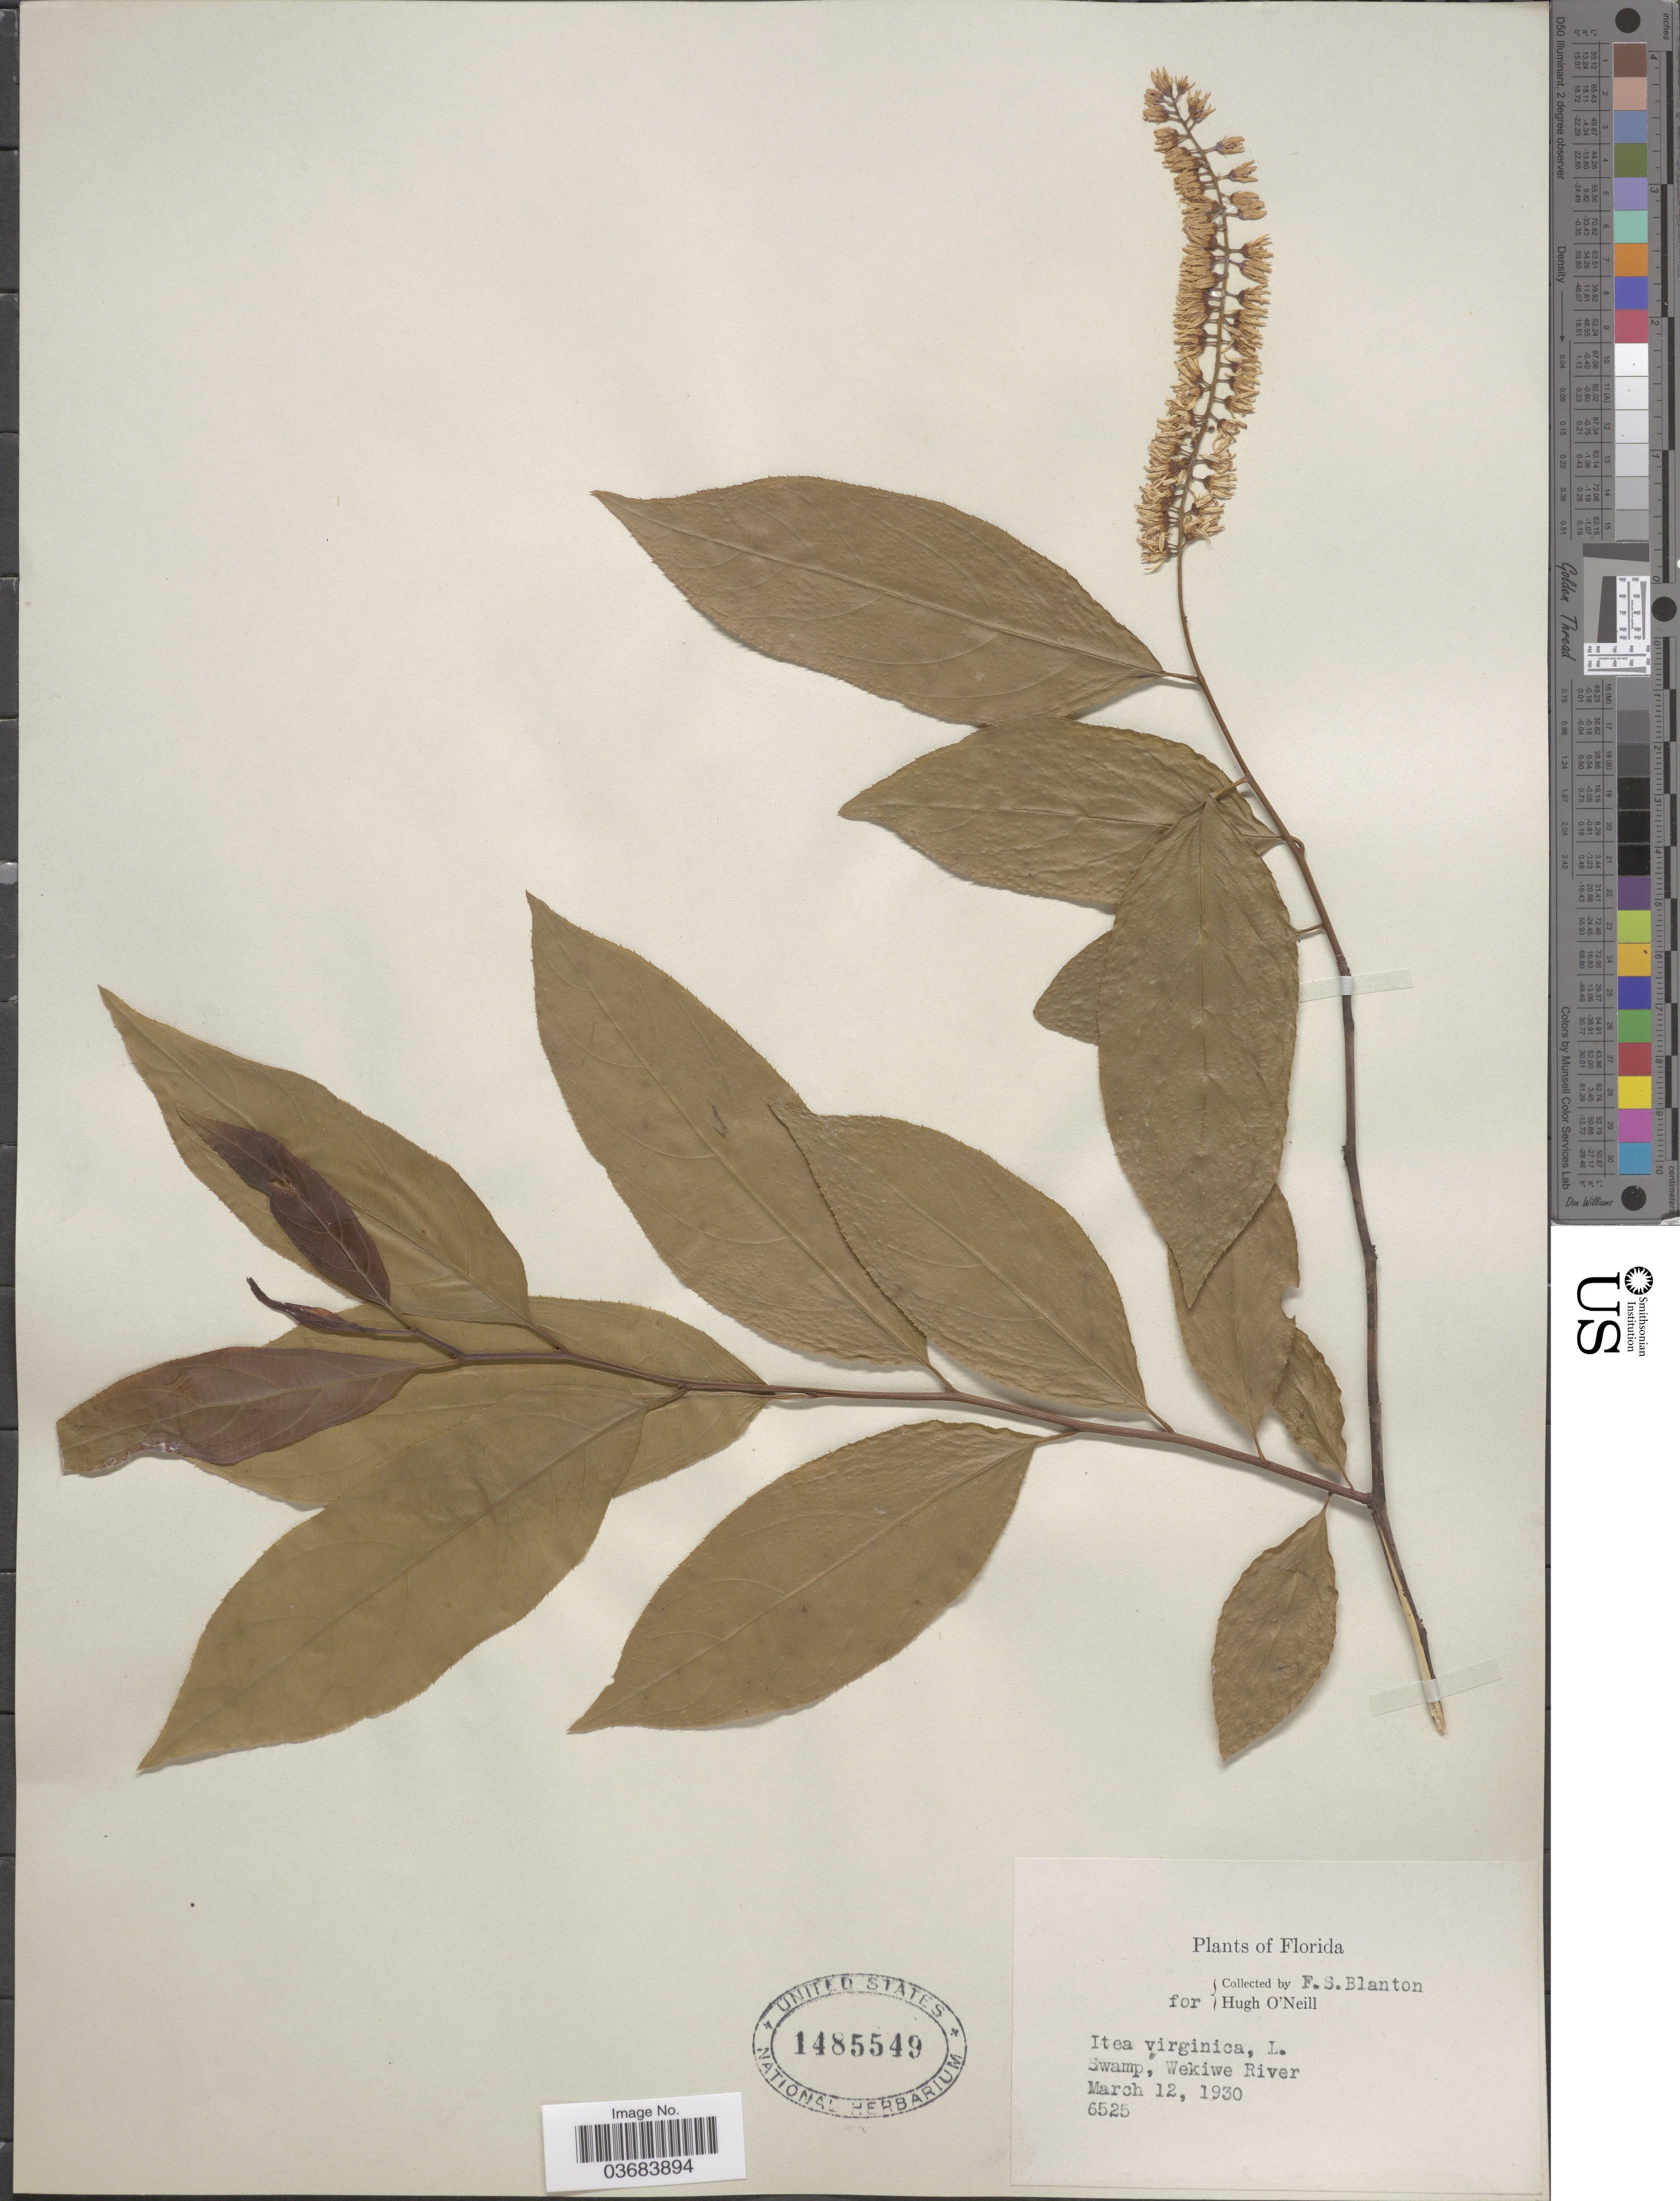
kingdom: Plantae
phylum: Tracheophyta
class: Magnoliopsida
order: Saxifragales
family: Iteaceae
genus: Itea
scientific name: Itea virginica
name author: L.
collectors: F. S. Blanton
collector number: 6525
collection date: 1930-03-12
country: United States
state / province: Florida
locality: Swamp, Wekiwe River.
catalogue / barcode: US 1485549